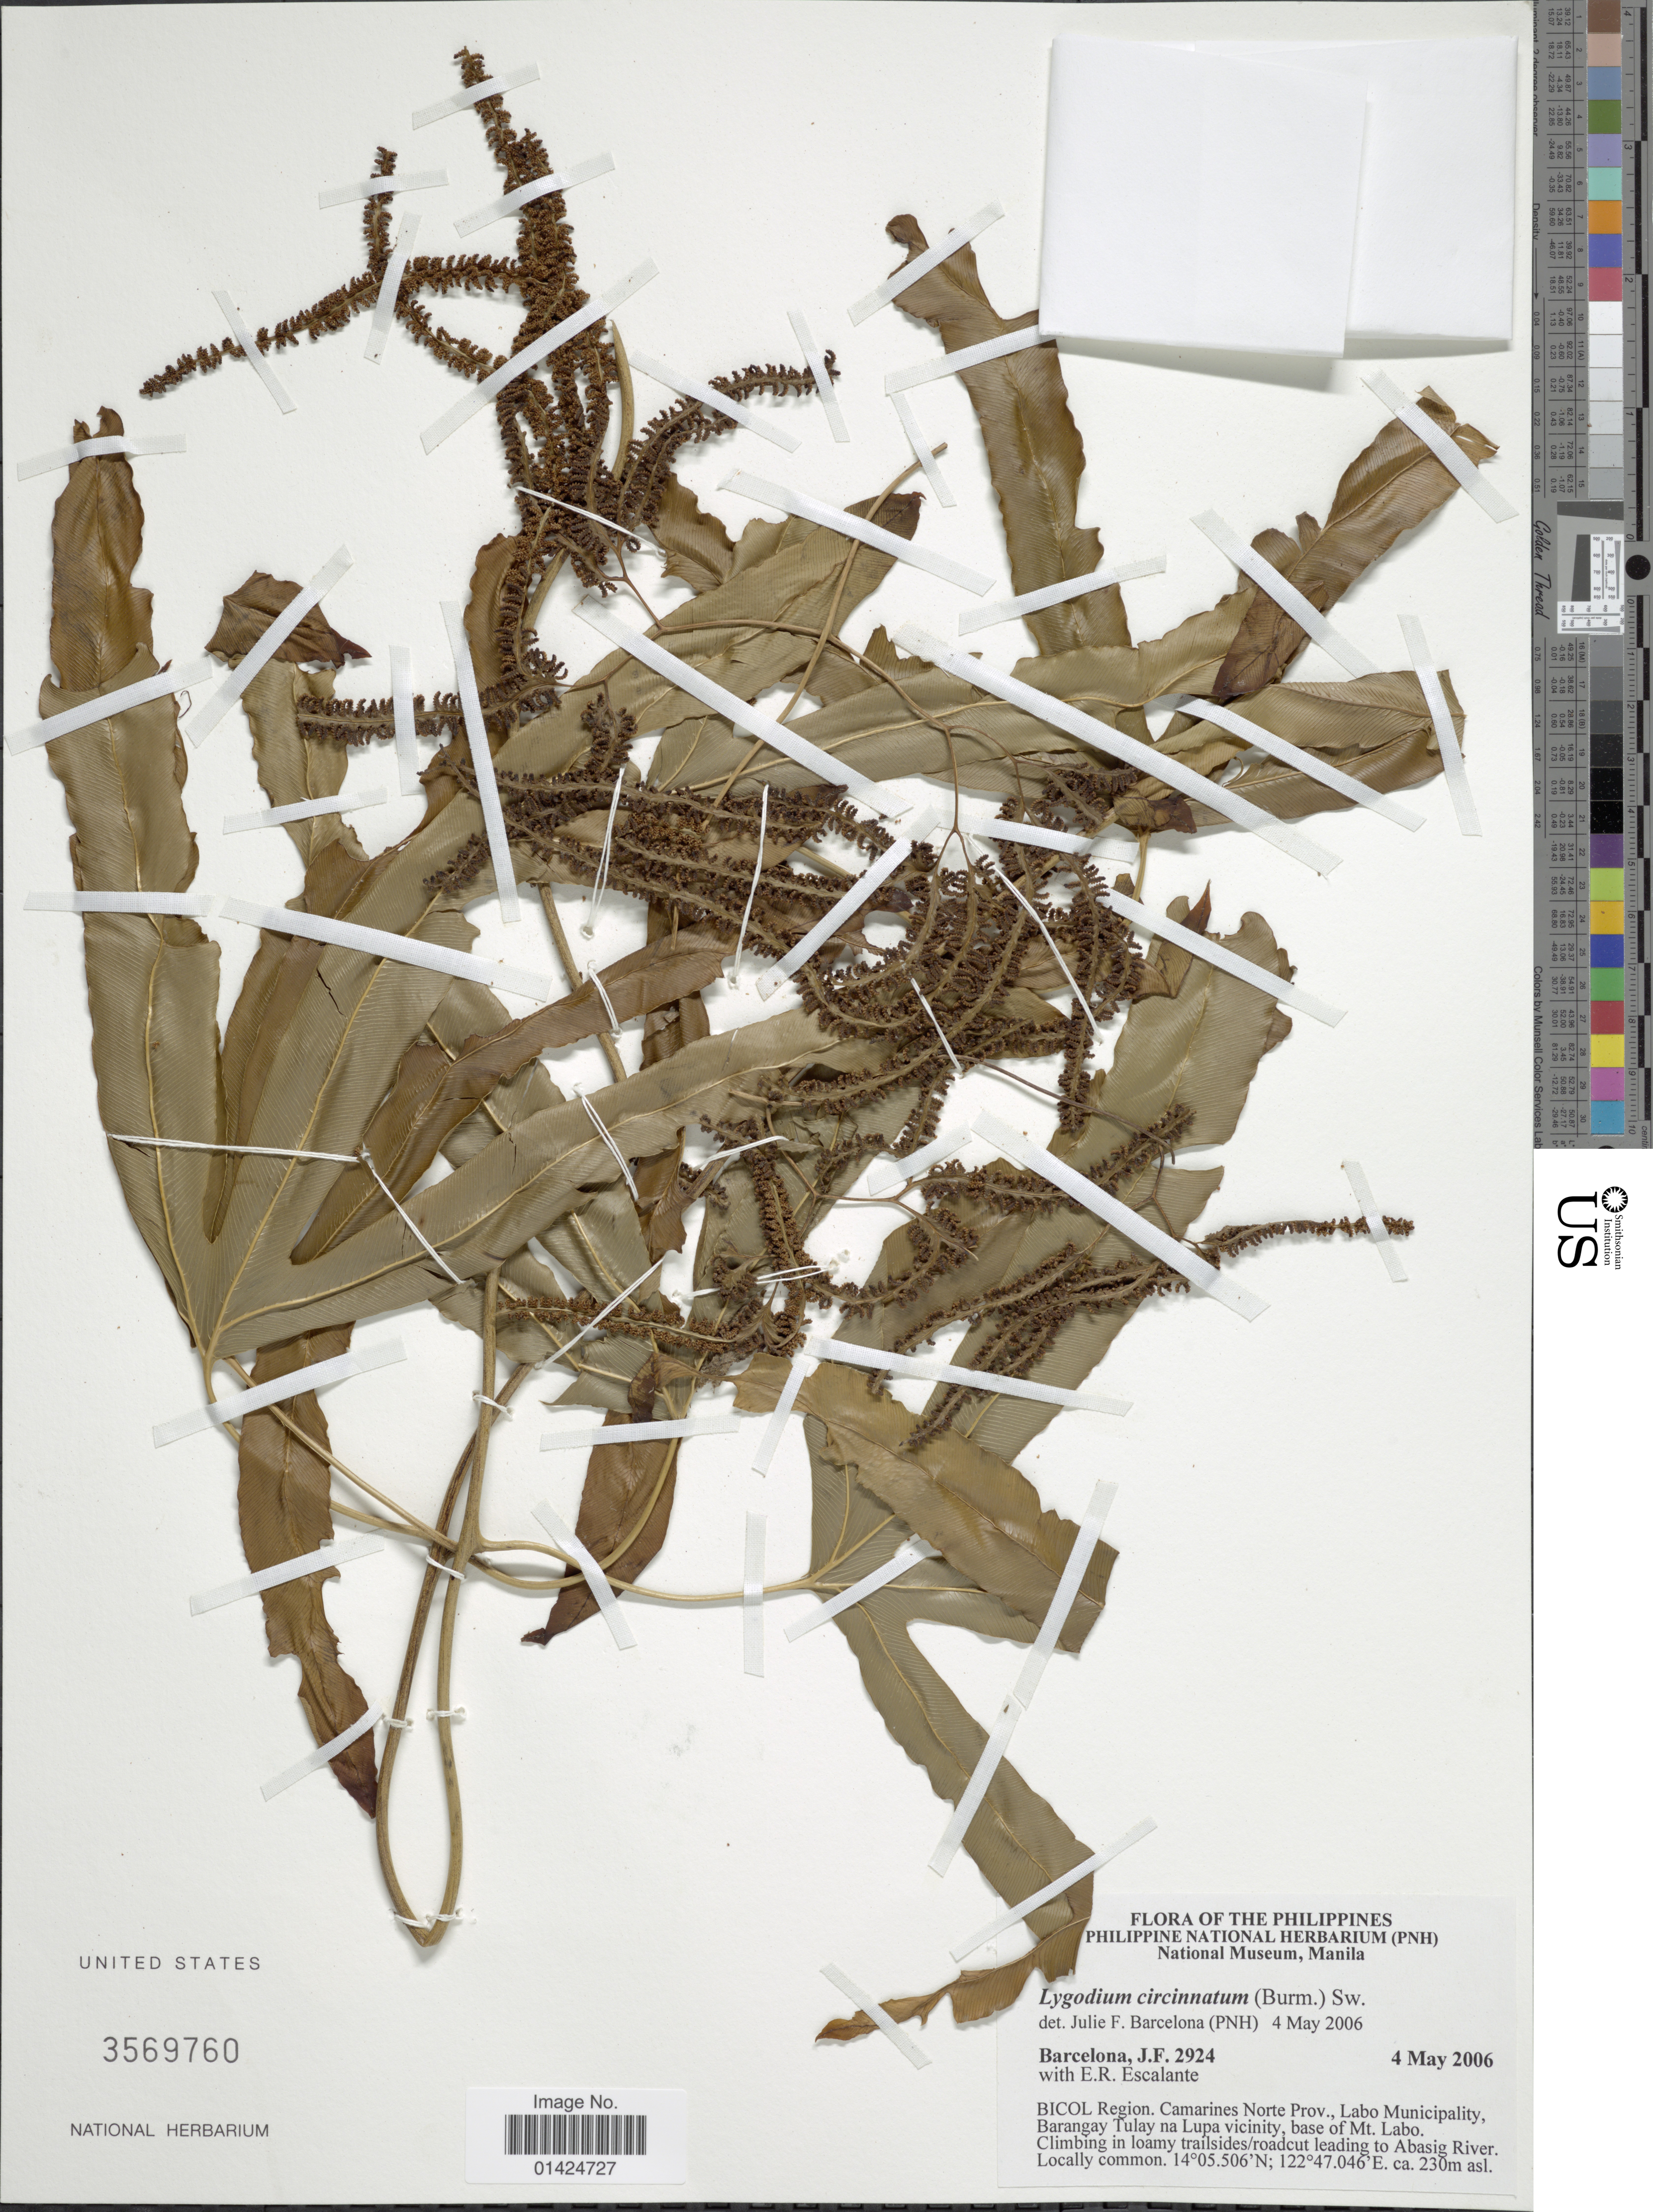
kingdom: Plantae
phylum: Tracheophyta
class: Polypodiopsida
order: Schizaeales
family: Lygodiaceae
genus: Lygodium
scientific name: Lygodium circinnatum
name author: (Burm. f.) Sw.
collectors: J. F. Barcelona & E. Escalante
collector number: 2924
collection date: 2006-05-04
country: Philippines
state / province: Bicol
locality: Camarines Norte Prov., Labo Municipality, Barangay Tulay na Lupa vicinity, base of Mt. Labo.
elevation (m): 230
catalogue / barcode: US 3569760